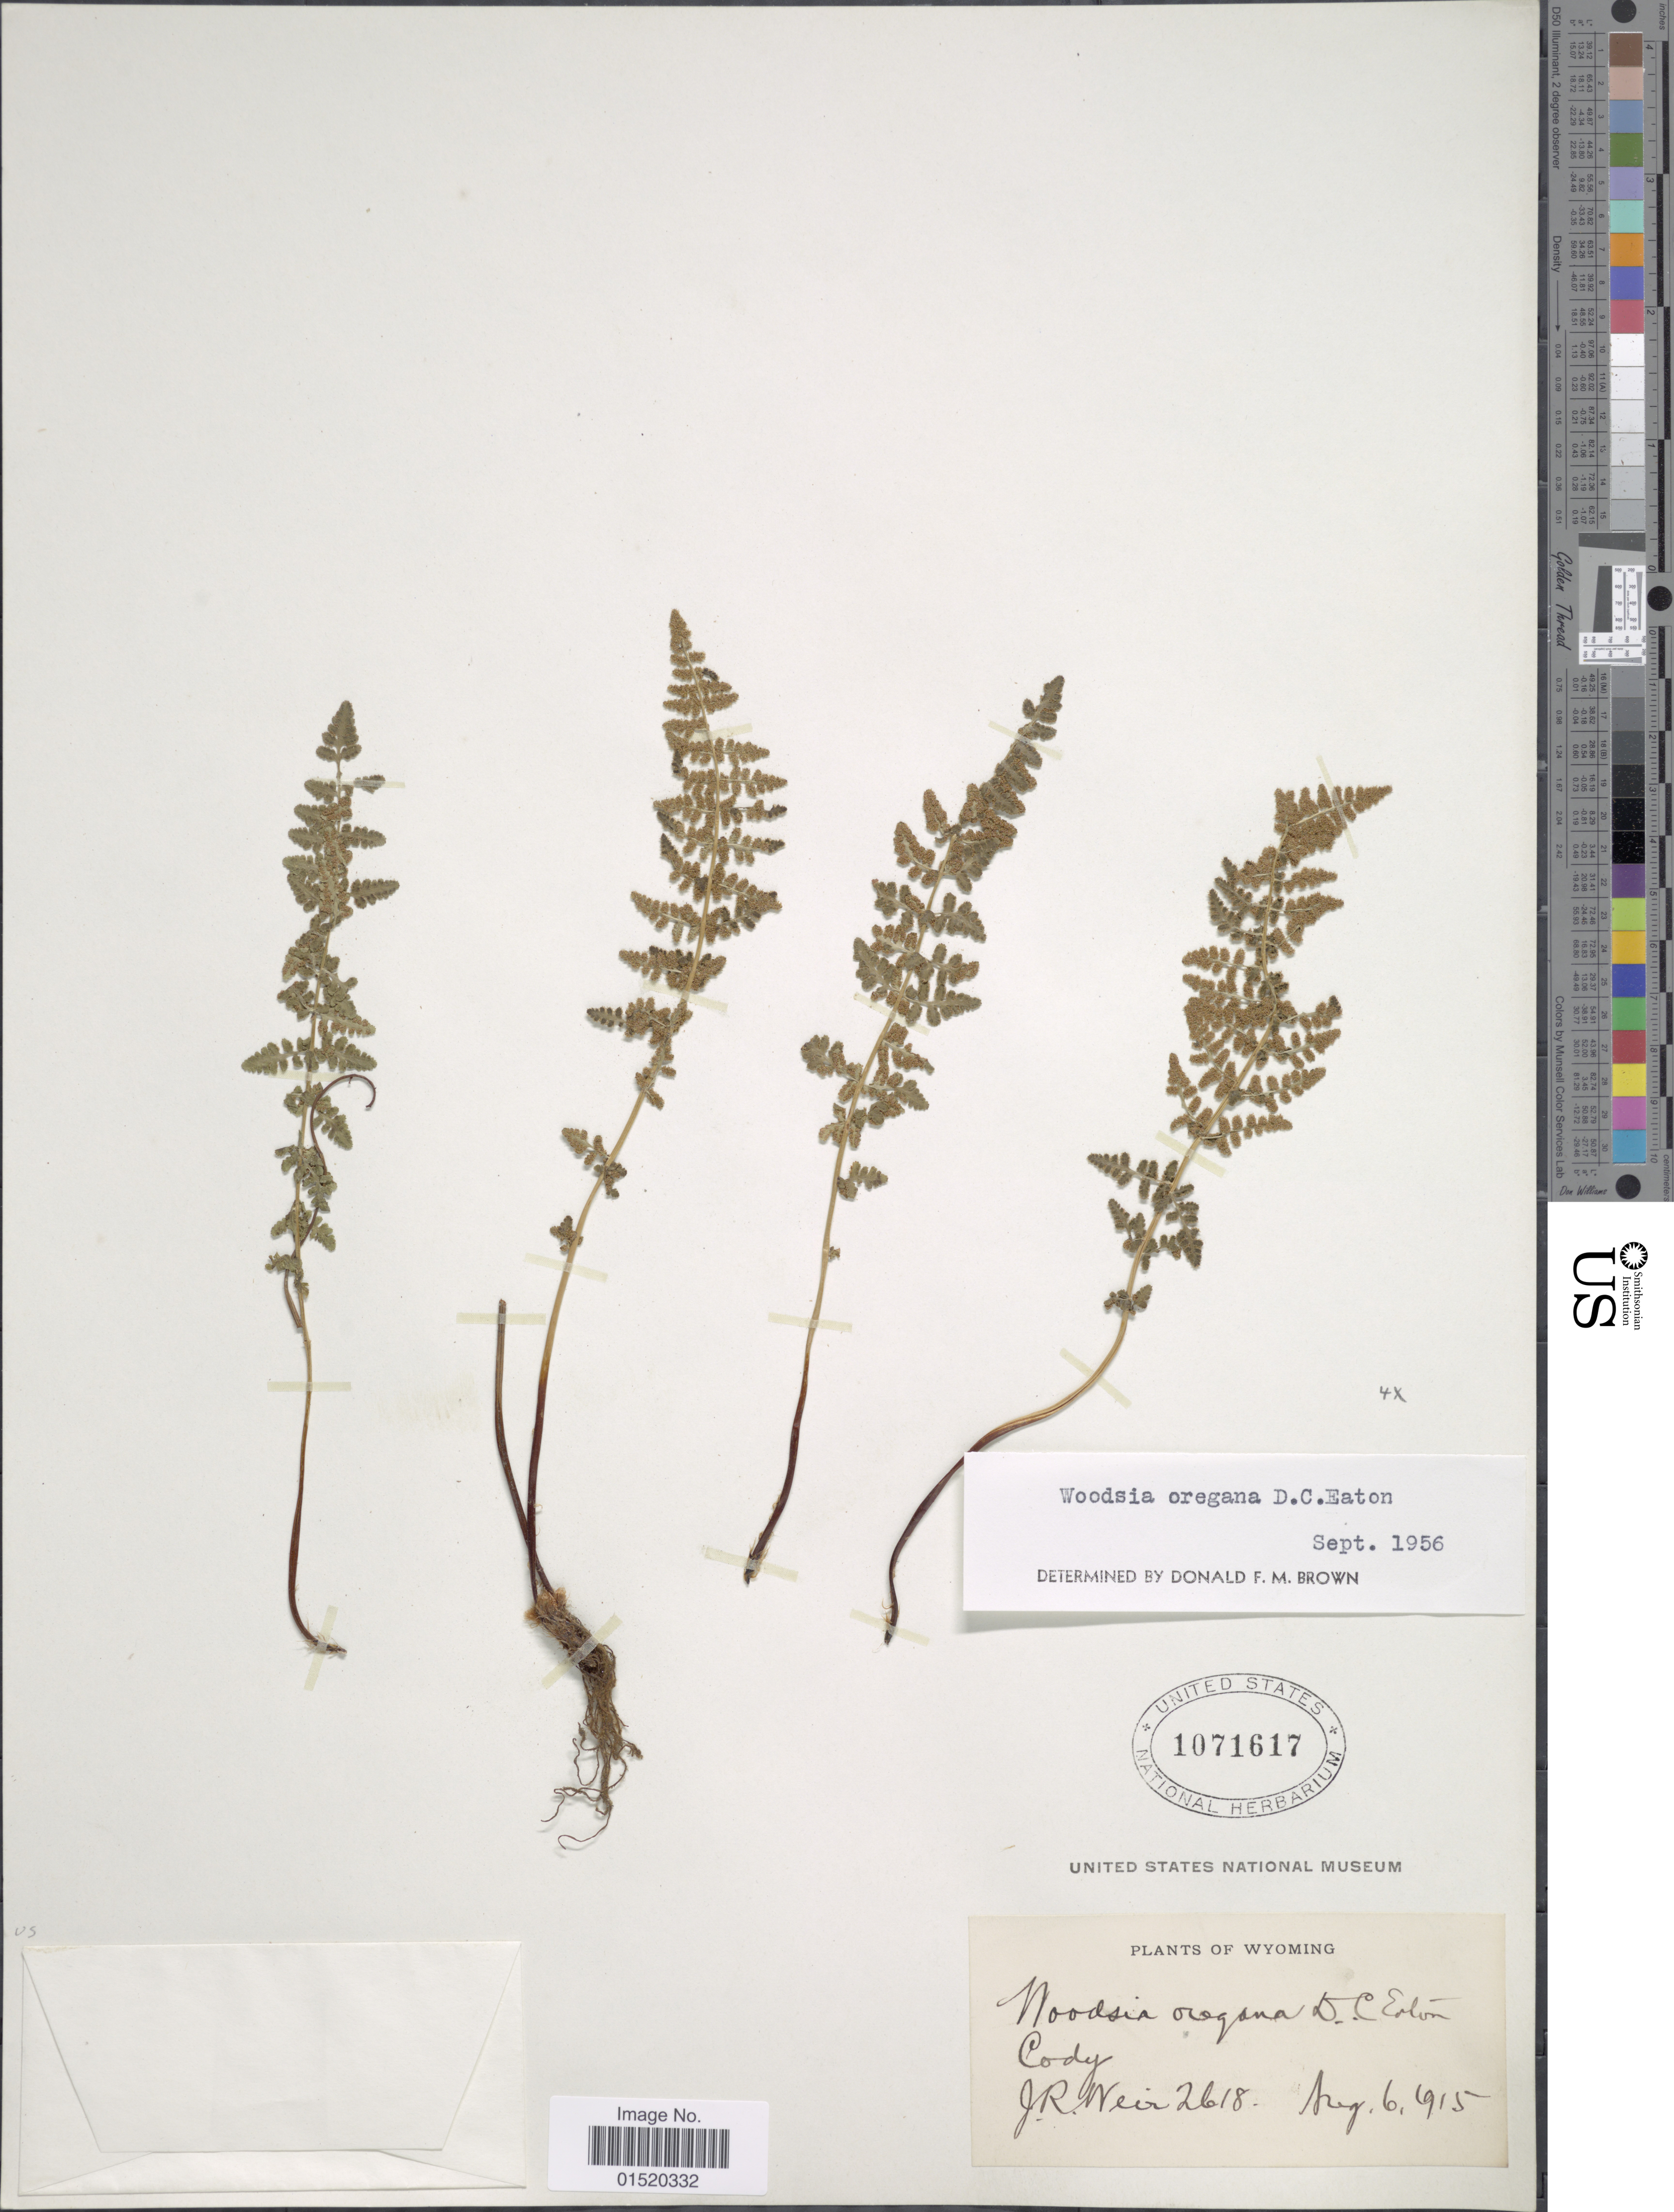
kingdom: Plantae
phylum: Tracheophyta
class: Polypodiopsida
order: Polypodiales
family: Woodsiaceae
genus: Woodsia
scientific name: Woodsia oregana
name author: D.C. Eaton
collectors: J. Weir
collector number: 2618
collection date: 1915-08-06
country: United States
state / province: Wyoming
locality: Cody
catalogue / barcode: US 1071617